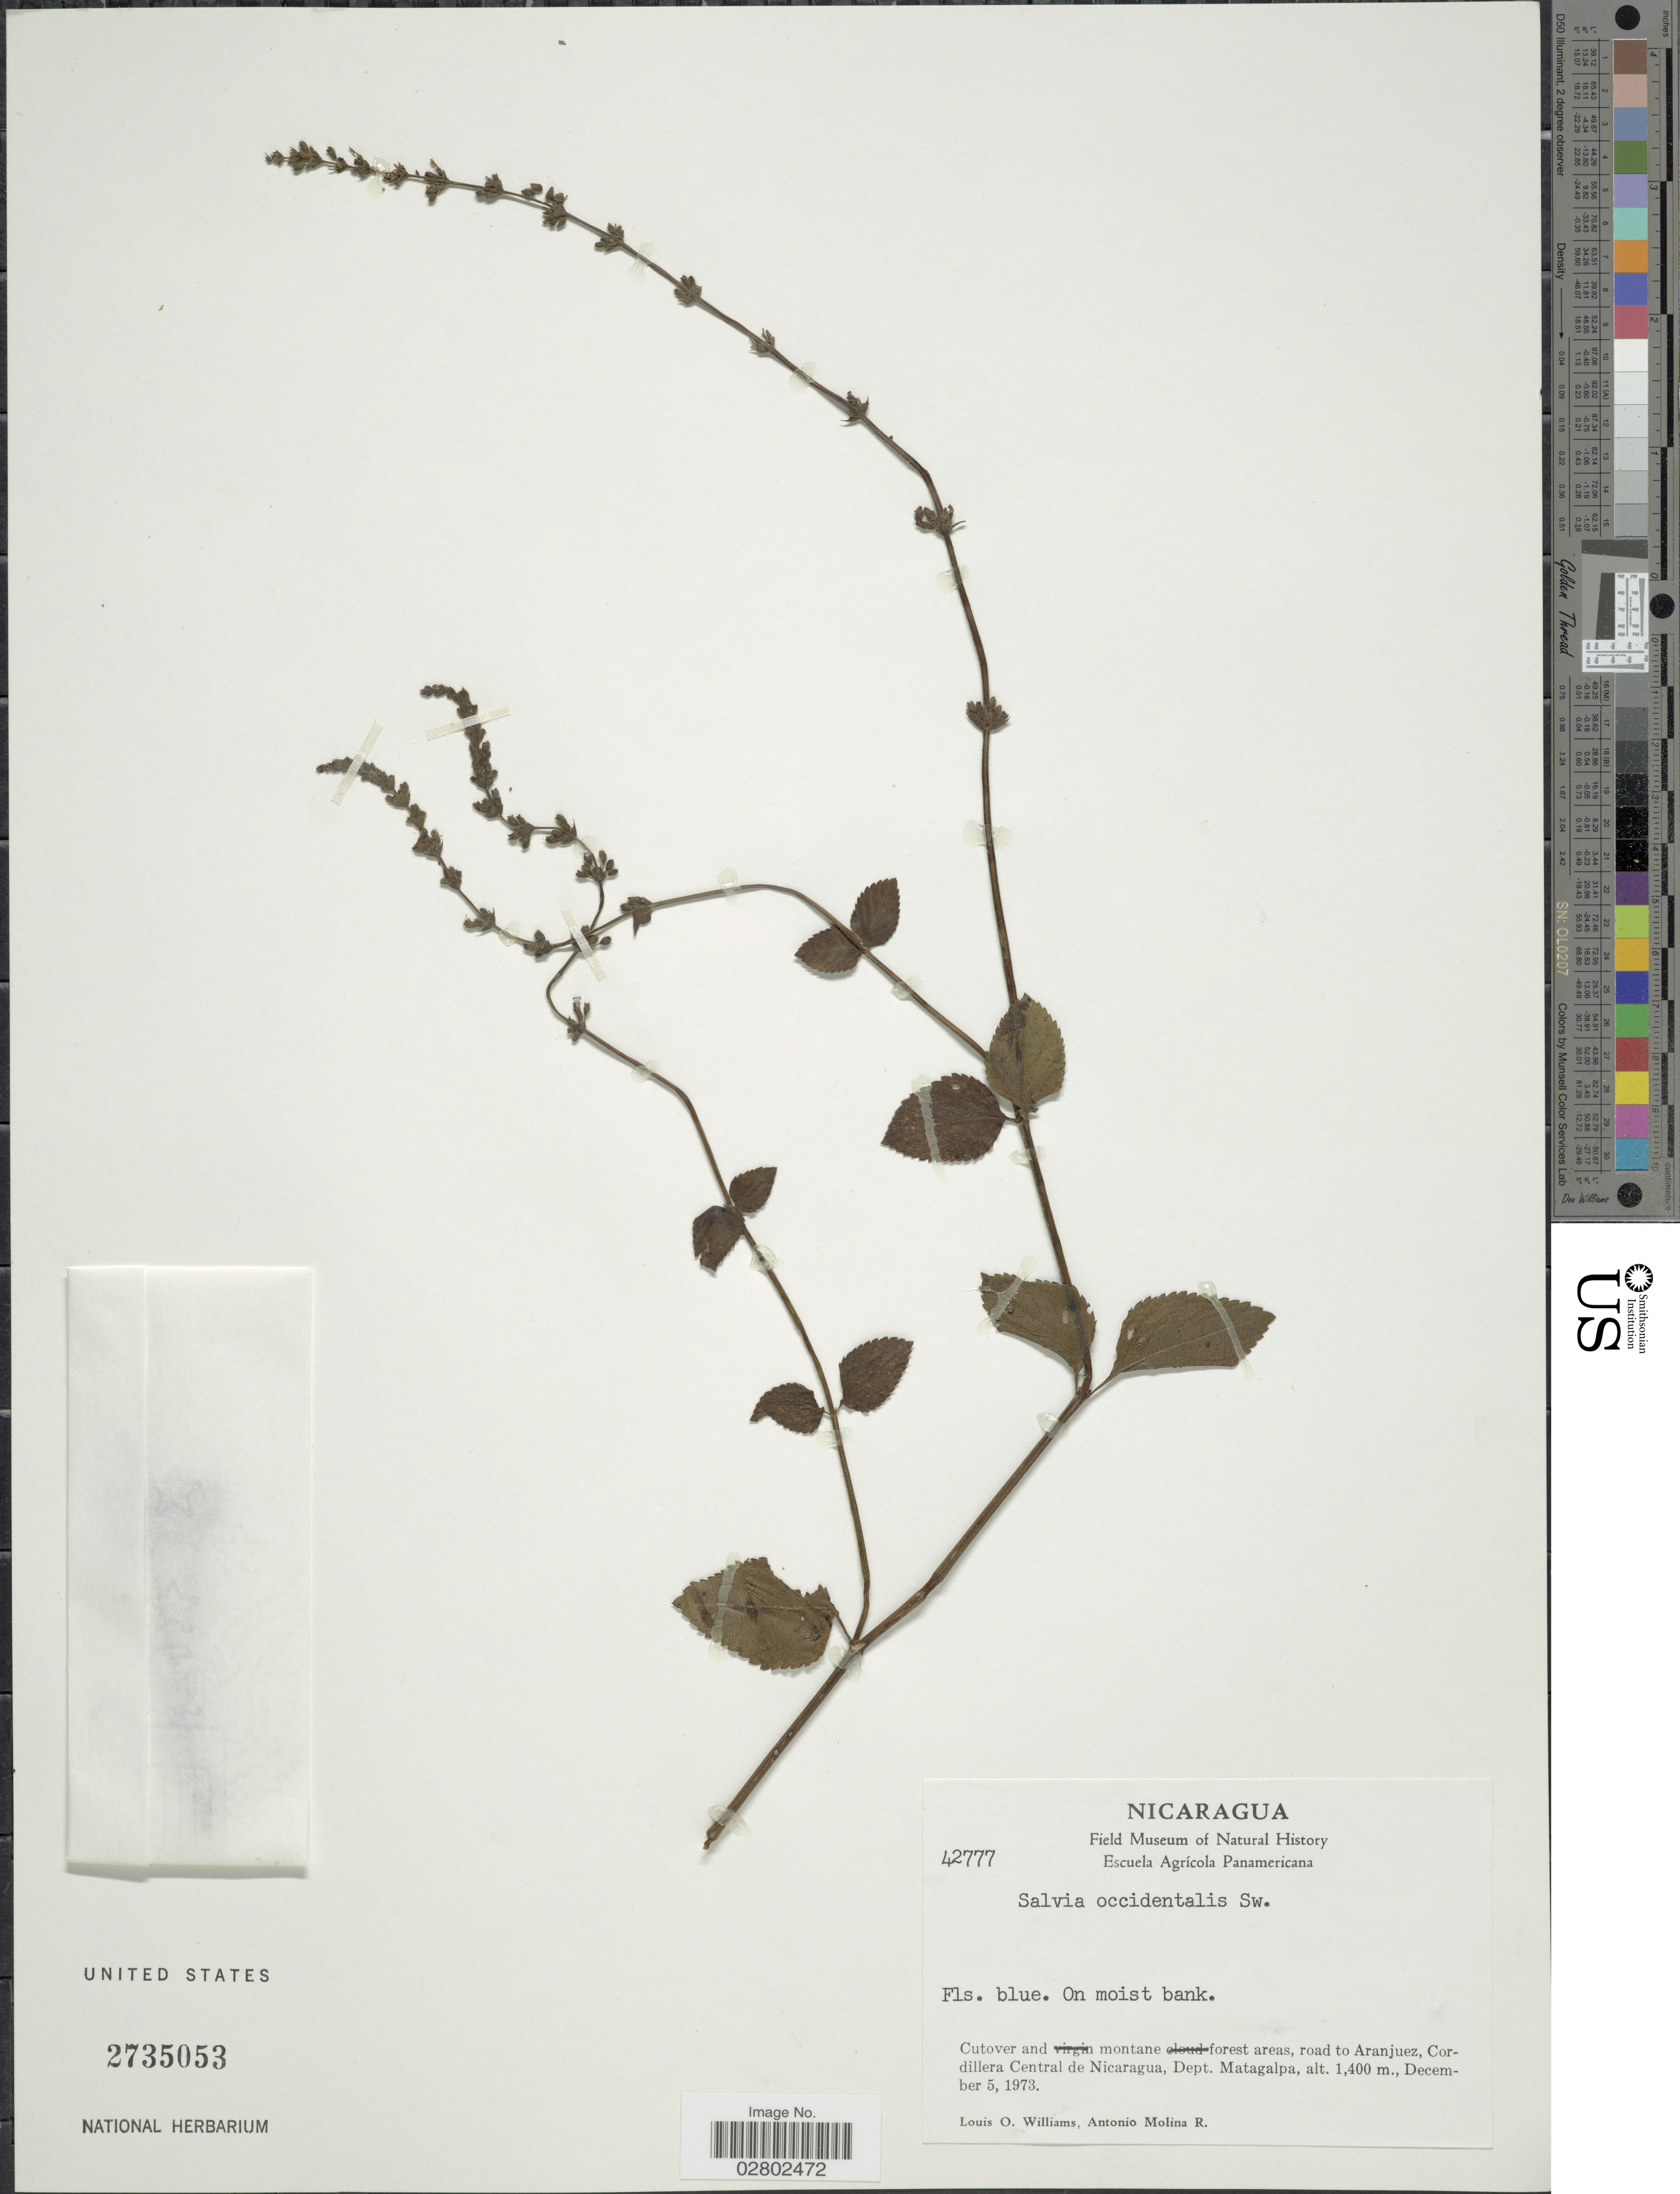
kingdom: Plantae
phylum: Tracheophyta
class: Magnoliopsida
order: Lamiales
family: Lamiaceae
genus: Salvia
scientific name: Salvia occidentalis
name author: Sw.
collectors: L. O. Williams & A. Molina R.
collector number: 42777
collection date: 1973-12-05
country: Nicaragua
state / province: Matagalpa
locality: Cutover and montane forest areas, road to Aranjuez, Cordillera Central de Nicaragua, Dept. Matagalpa.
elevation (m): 1400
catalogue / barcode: US 2735053